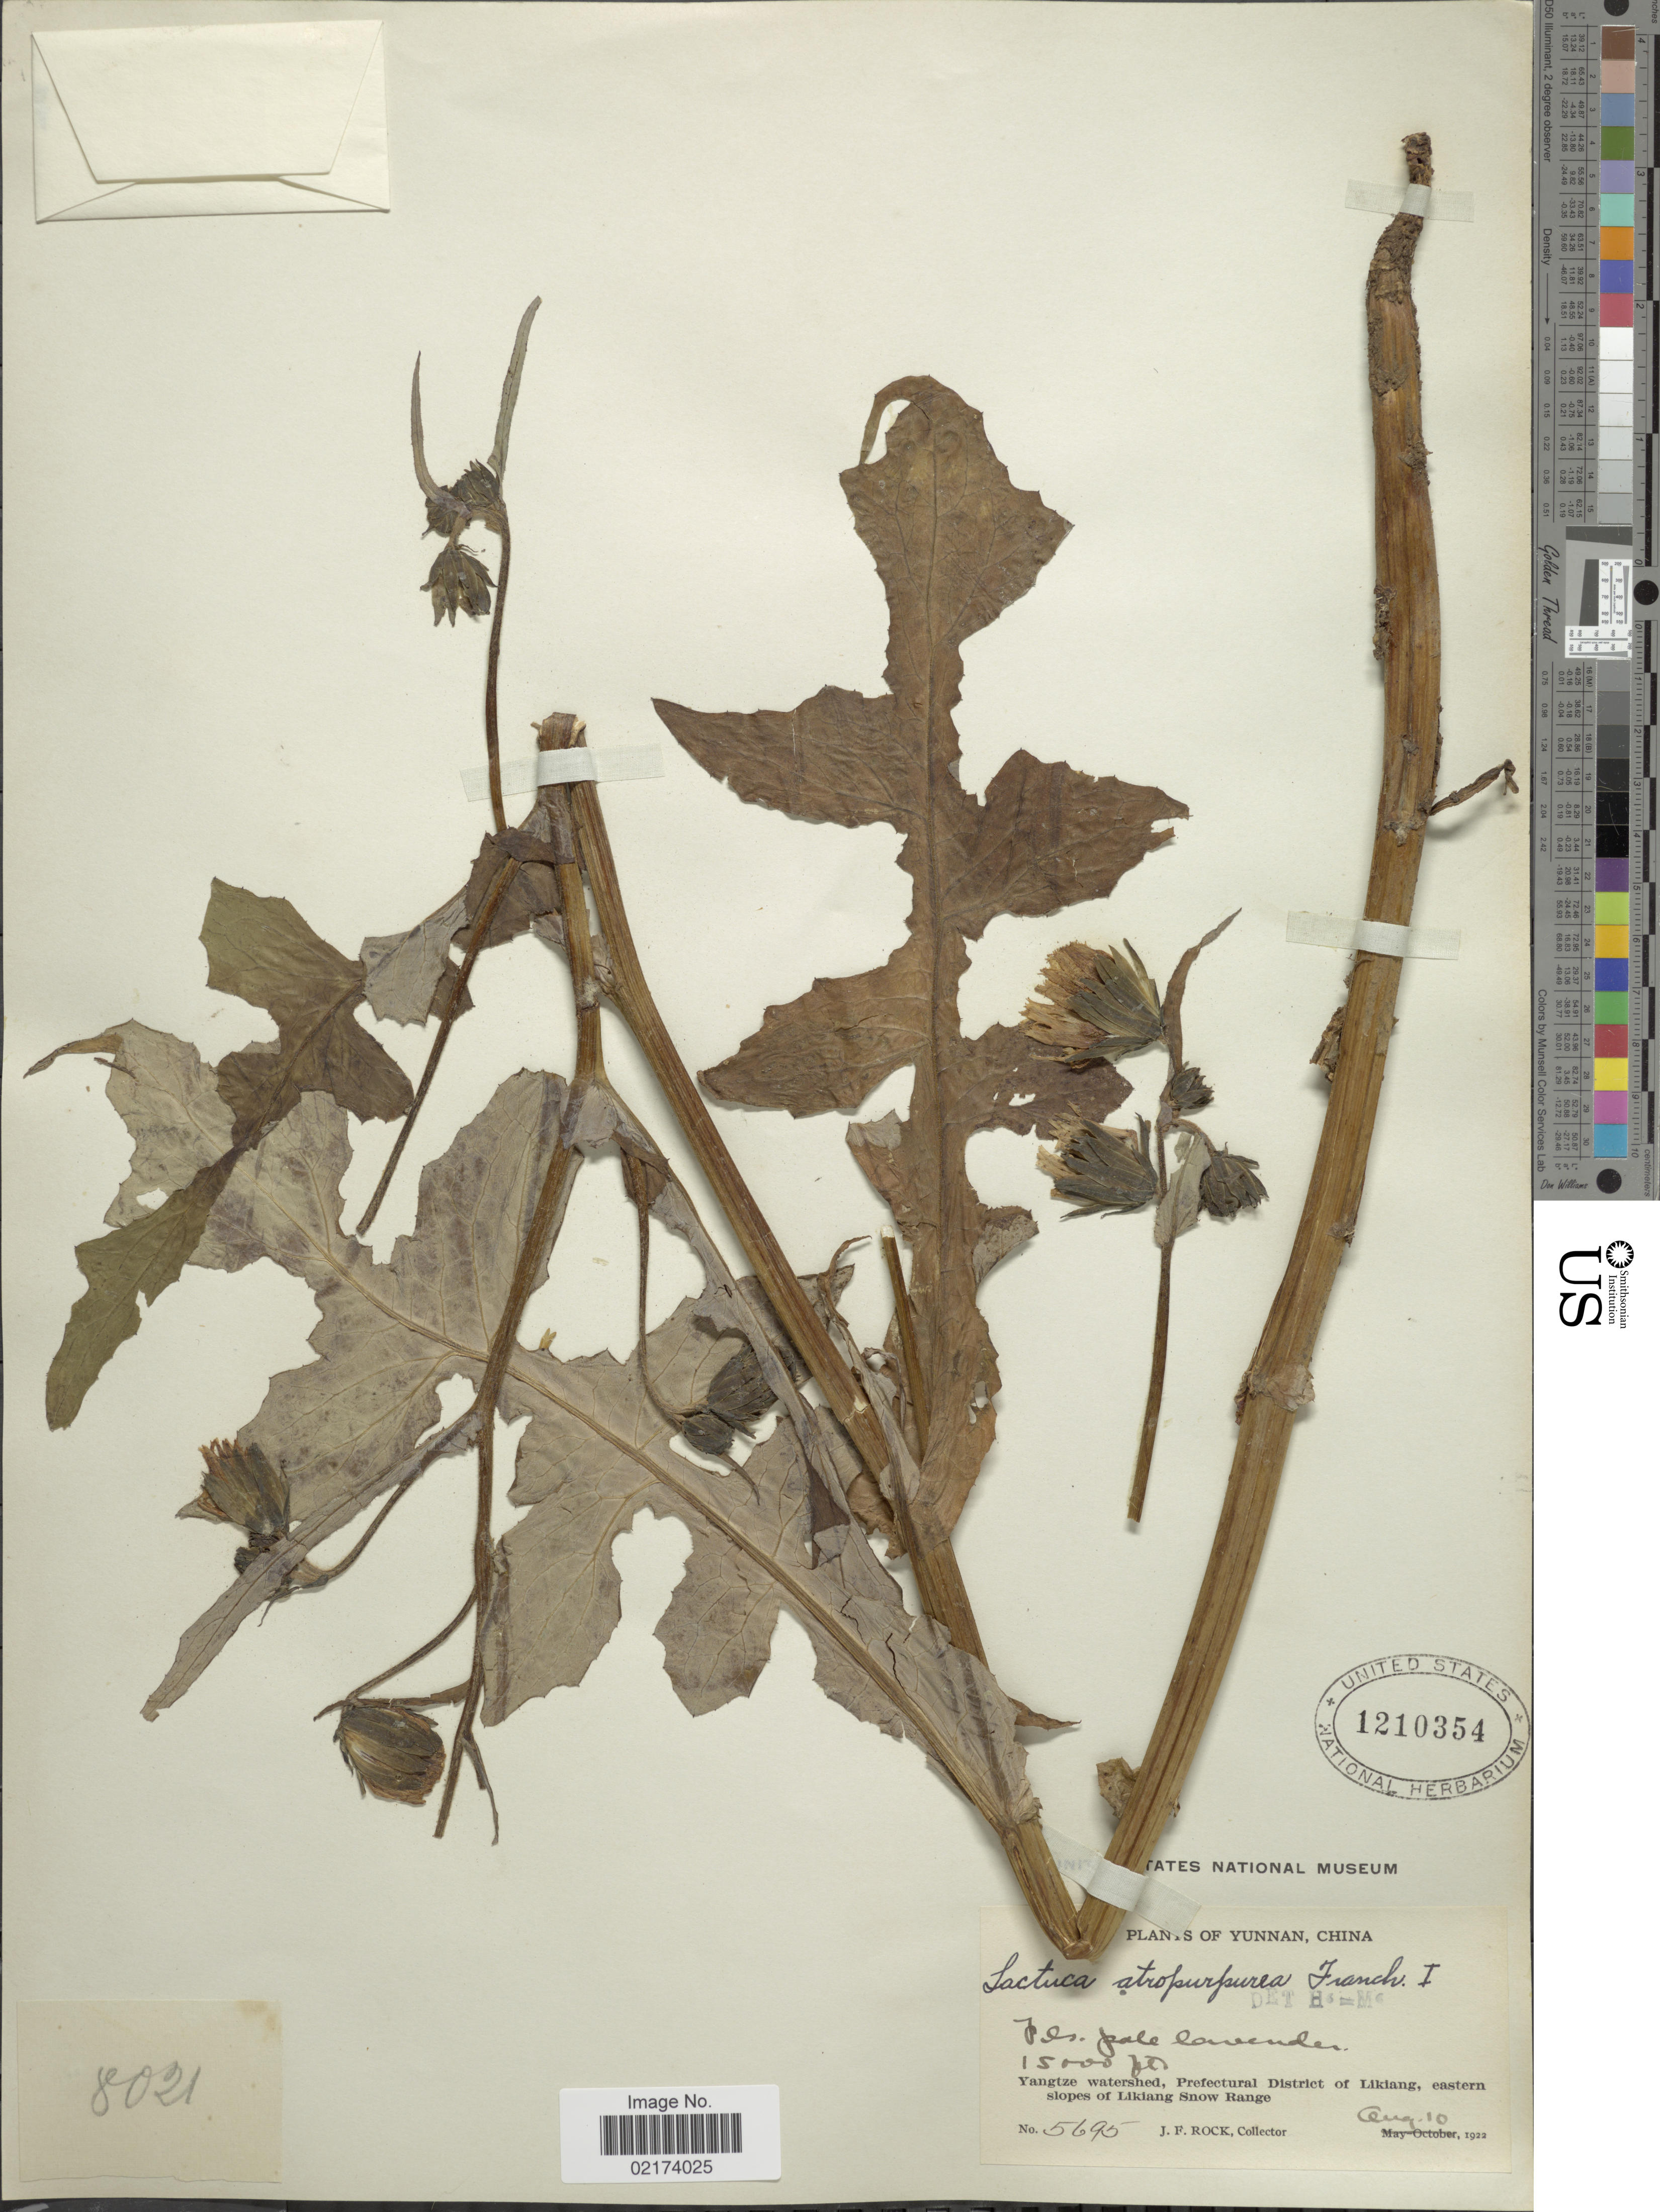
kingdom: Plantae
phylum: Tracheophyta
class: Magnoliopsida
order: Asterales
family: Asteraceae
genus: Dubyaea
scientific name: Dubyaea atropurpurea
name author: (Franch.) Stebbins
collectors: J. F. Rock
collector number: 5695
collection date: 1922-08-10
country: China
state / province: Yunnan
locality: Yangtze watershed, Prefectural District of Likiang, eastern slopes of Likiang Snow Range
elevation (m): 4572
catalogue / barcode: US 1210354